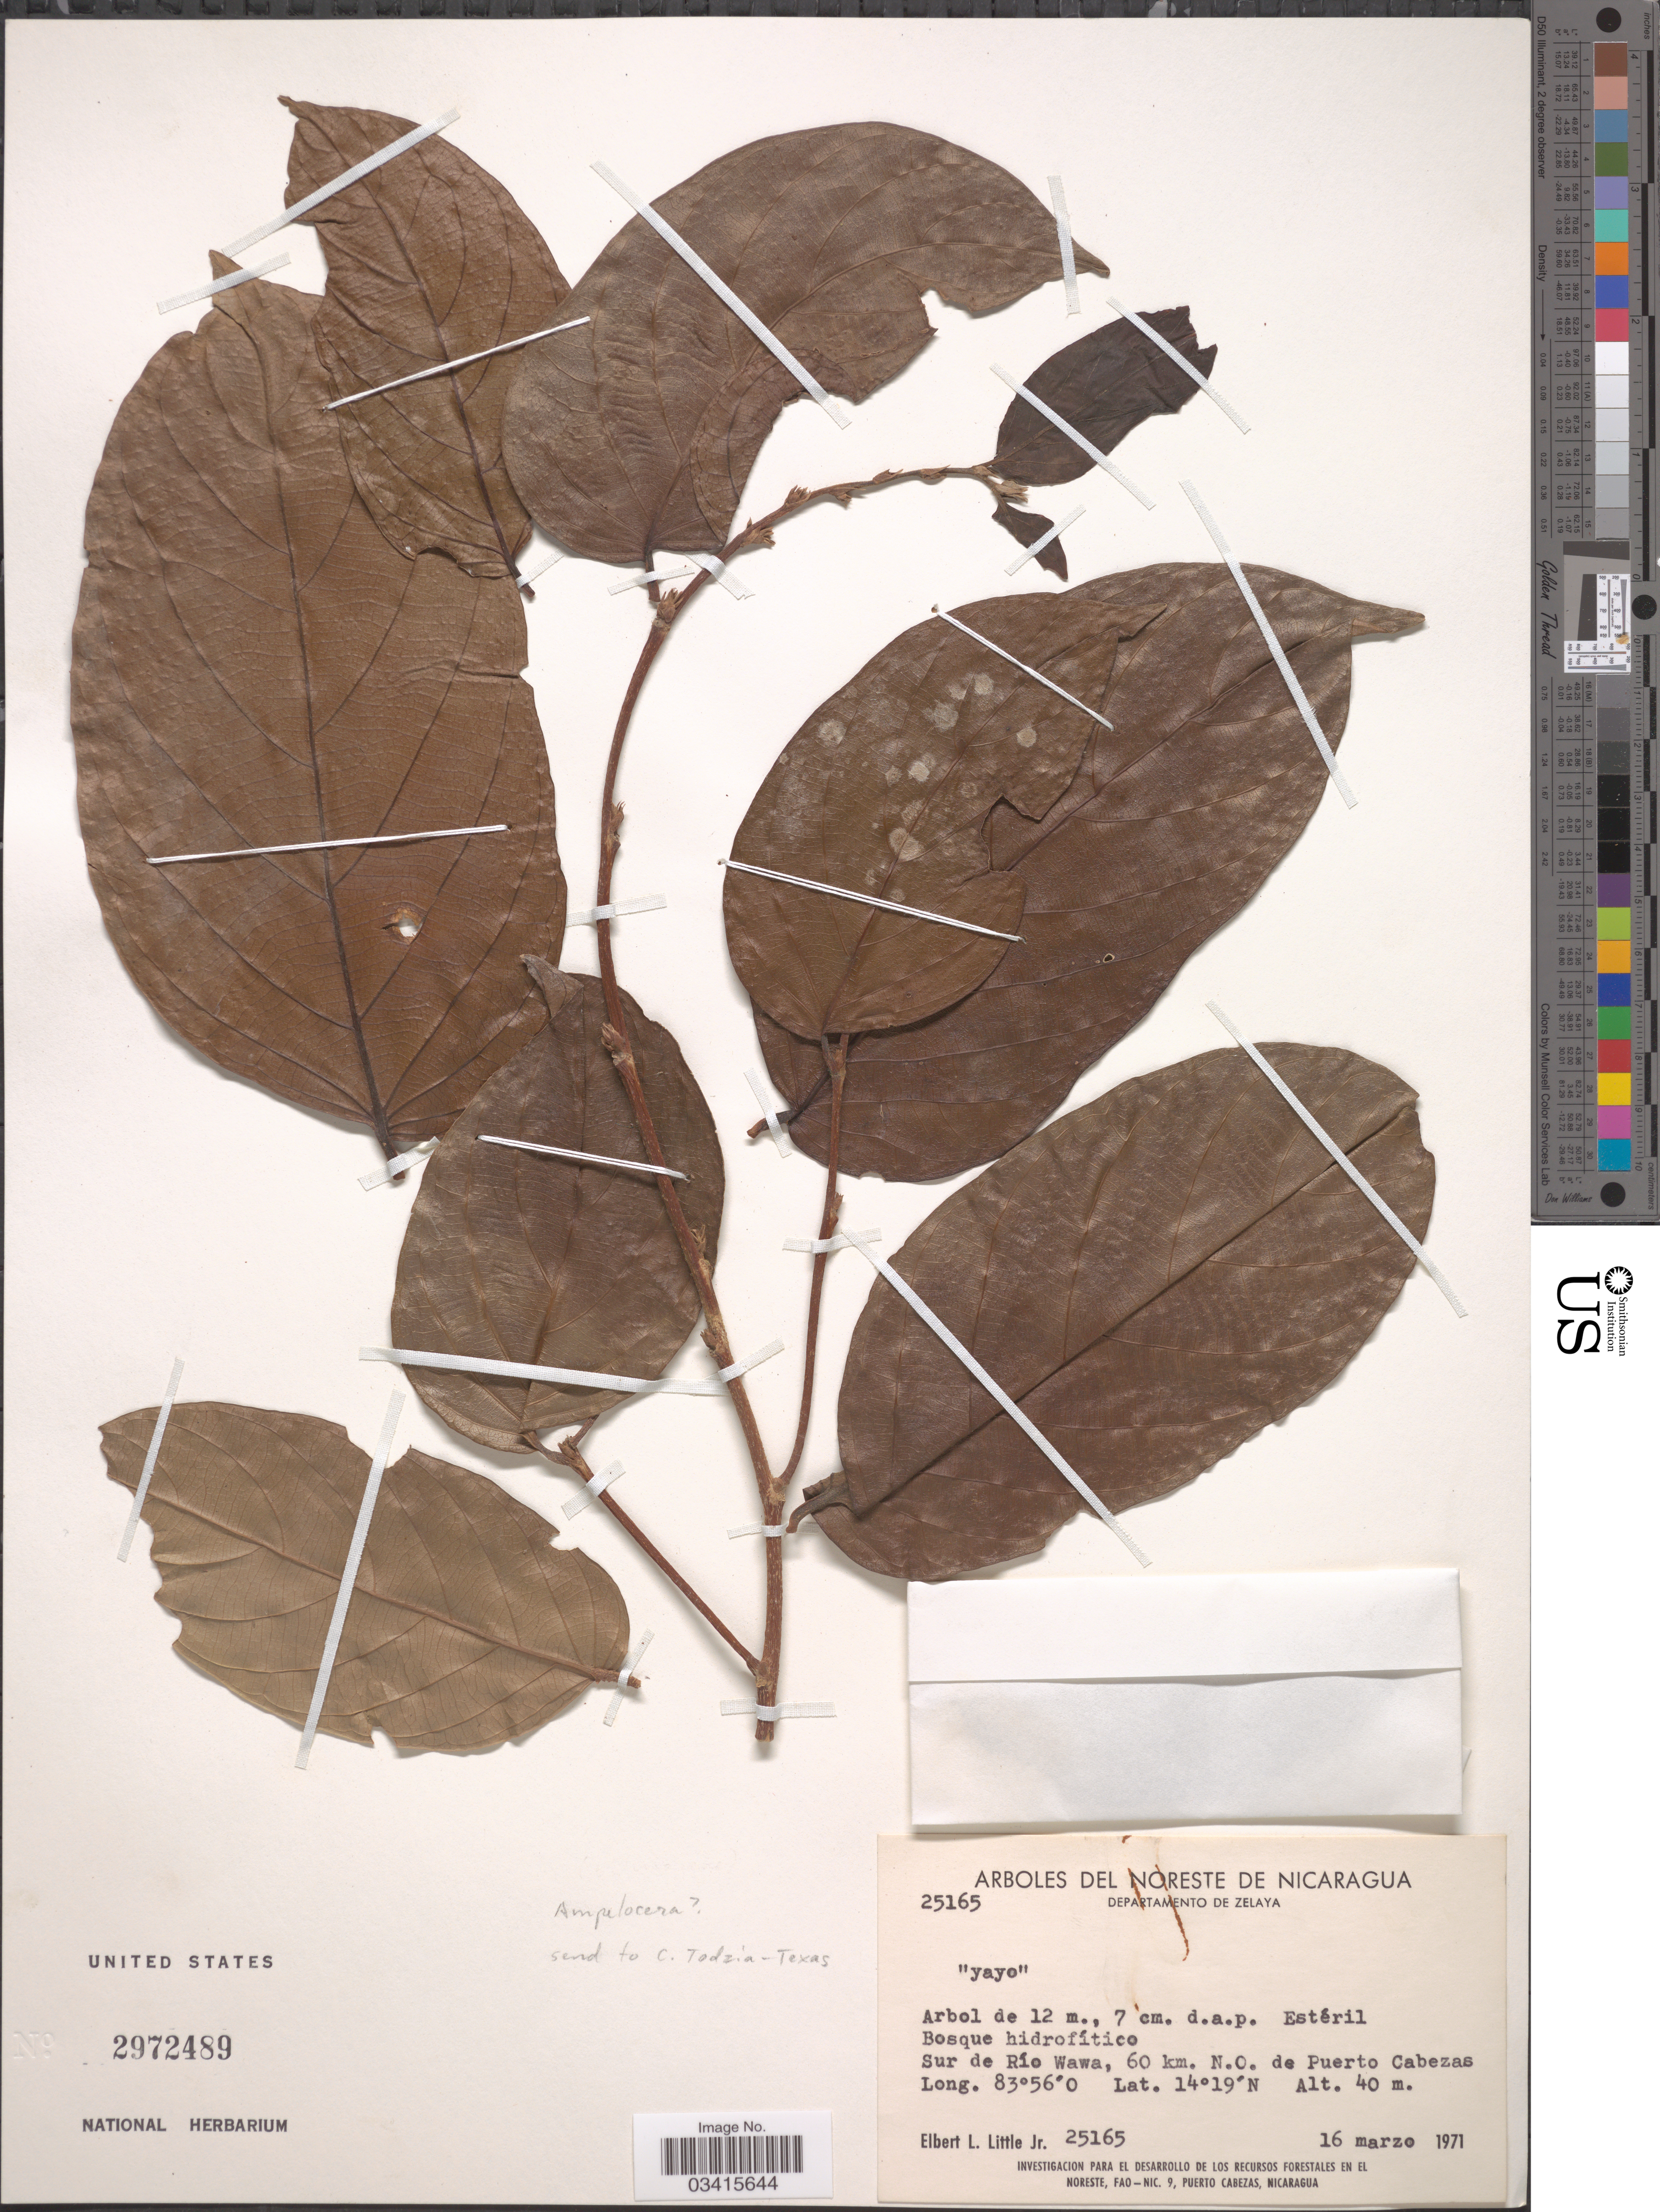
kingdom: Plantae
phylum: Tracheophyta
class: Magnoliopsida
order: Rosales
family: Cannabaceae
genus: Ampelocera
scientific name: Ampelocera sp.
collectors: E. L. Little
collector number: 25165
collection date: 1971-03-16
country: Nicaragua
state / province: Atlántico Norte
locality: Noreste de Nicaragua. Departamento de Zelaya. Sur de Río Wawa, 60 km. N.O. de Puerto Cabezas.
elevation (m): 40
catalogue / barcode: US 2972489